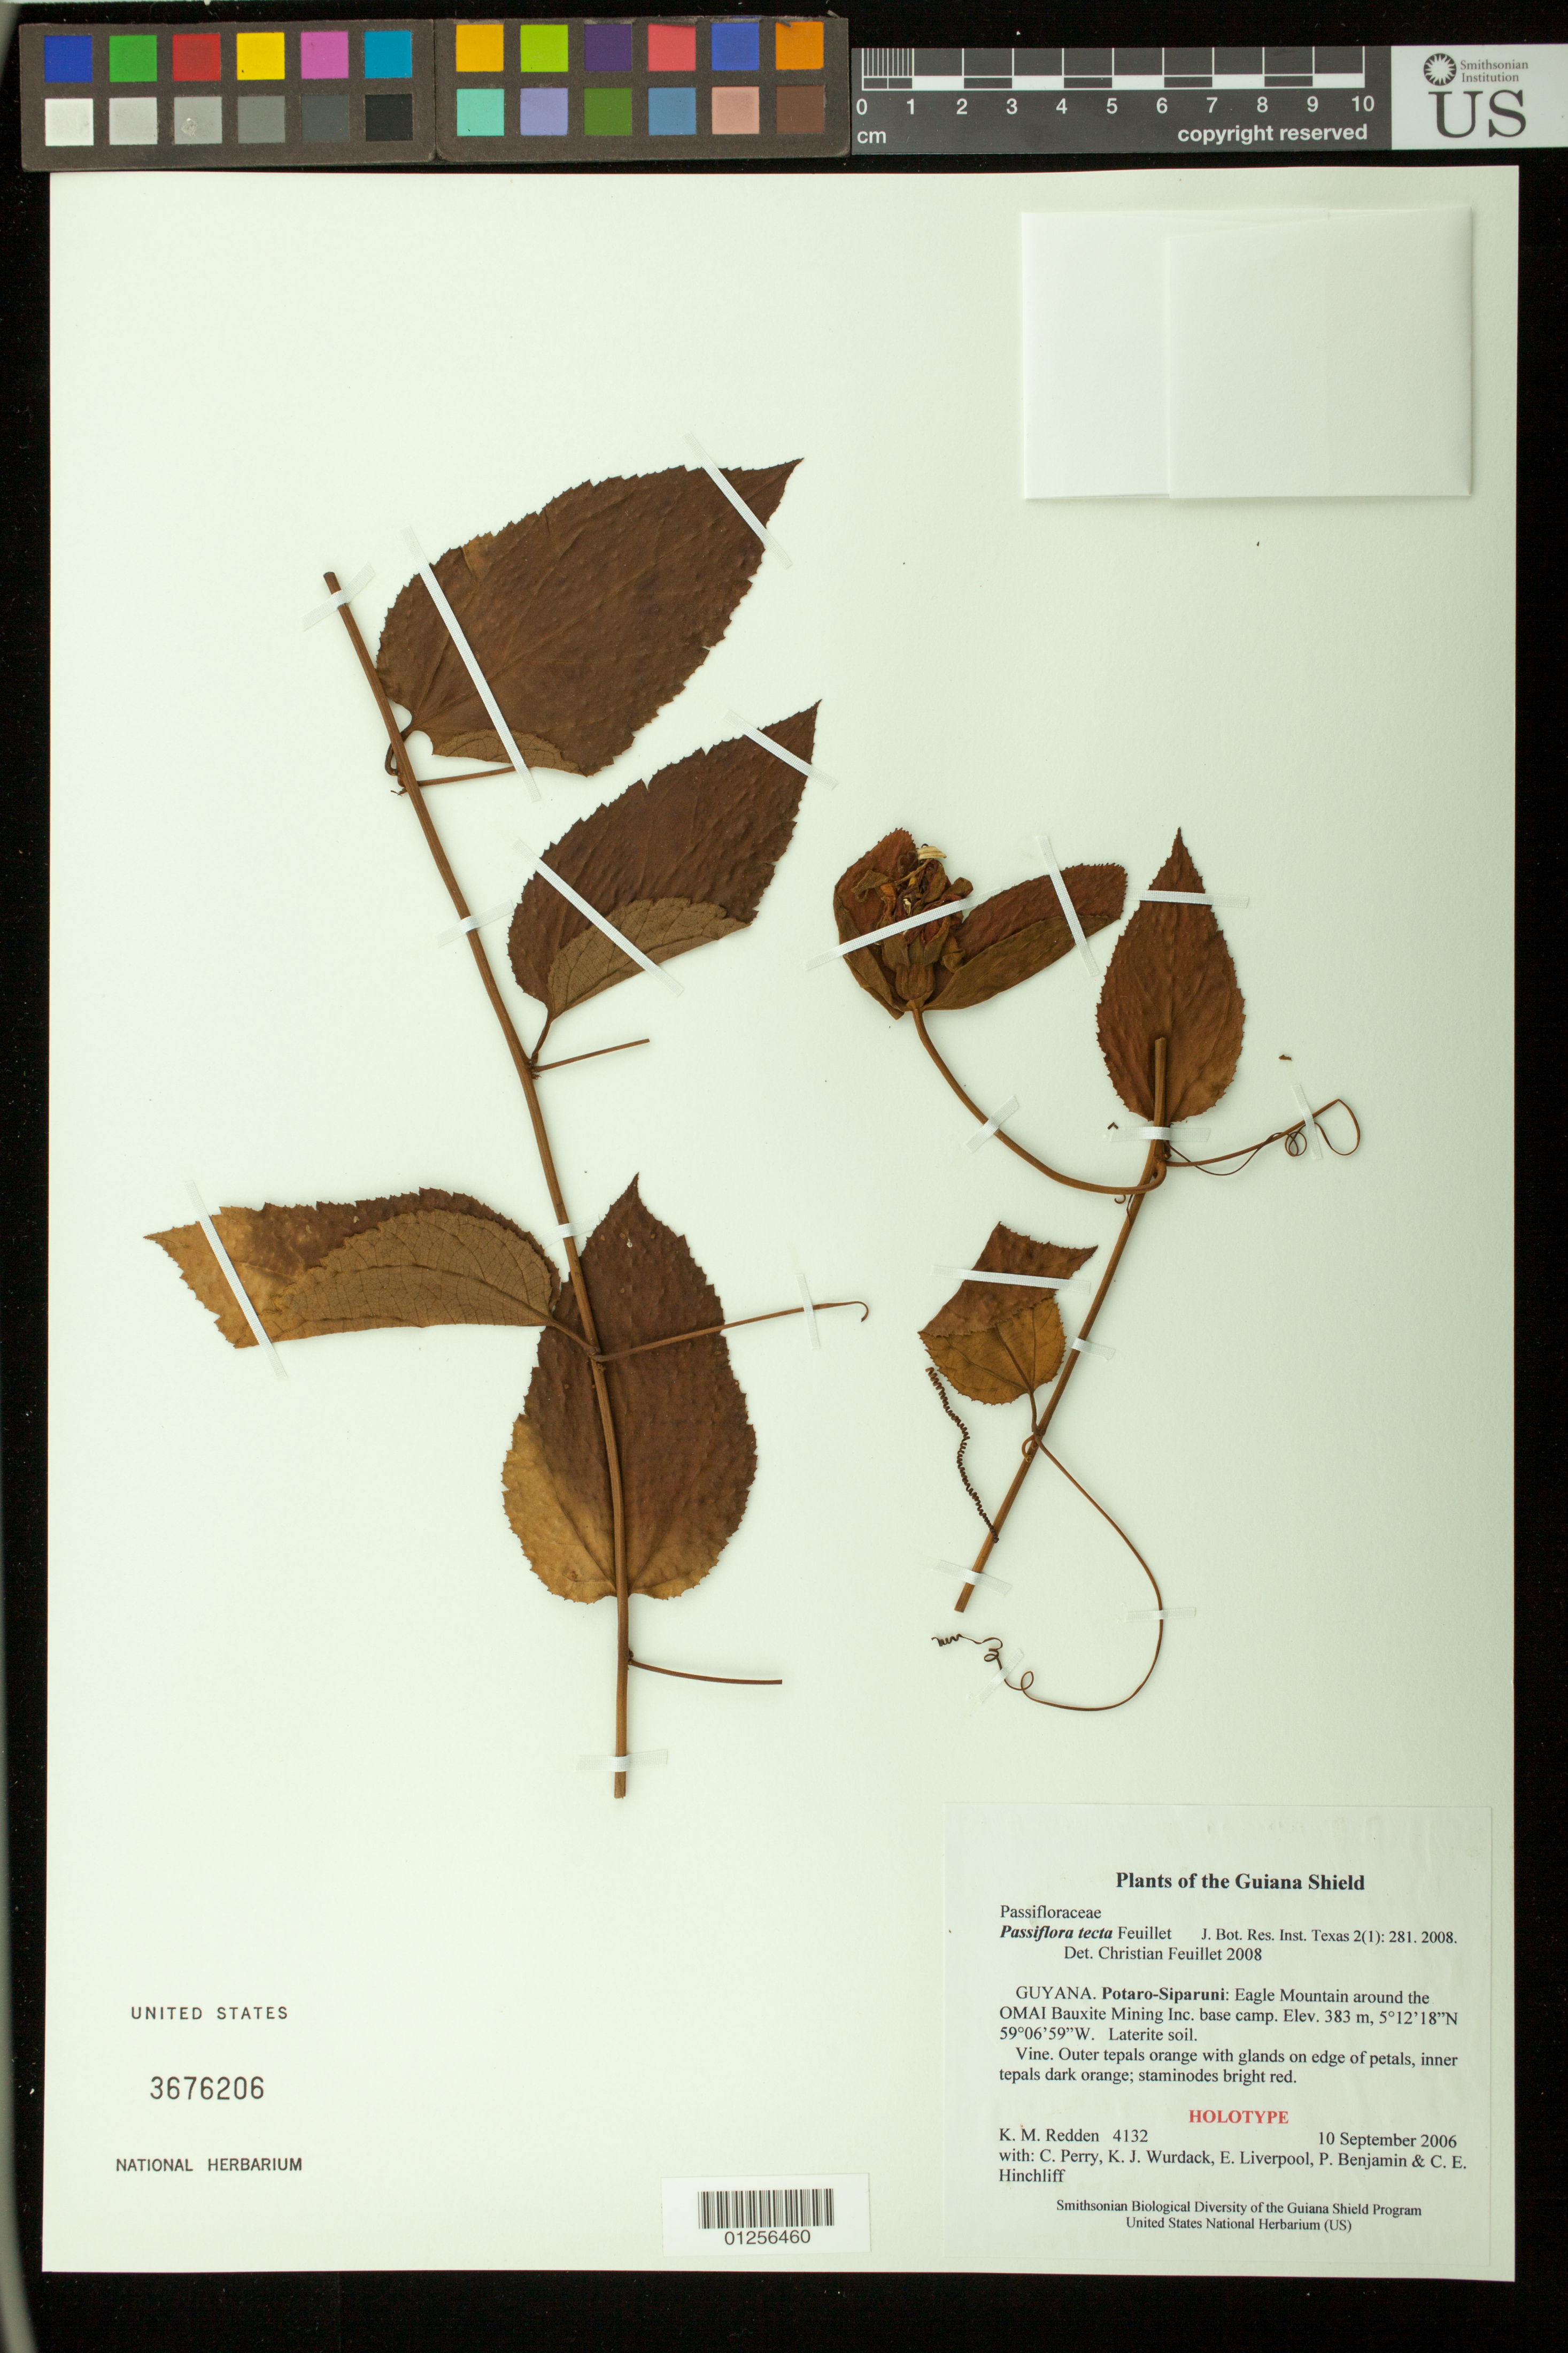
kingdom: Plantae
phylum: Tracheophyta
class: Magnoliopsida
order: Malpighiales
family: Passifloraceae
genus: Passiflora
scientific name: Passiflora tecta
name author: Feuillet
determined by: Feuillet, C.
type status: Holotype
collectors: K. M. Redden, C. Perry, K. Wurdack, E. Liverpool, P. Benjamin & C. E. Hinchliff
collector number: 4132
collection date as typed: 10 September 2006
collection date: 2006-09-10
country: Guyana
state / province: Potaro-Siparuni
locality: Potaro-Siparuni: Eagle Mountain around the OMAI Bauxite Mining Inc. base camp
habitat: Laterite soil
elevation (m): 383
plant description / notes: Isotype at BRG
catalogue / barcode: US 3676206